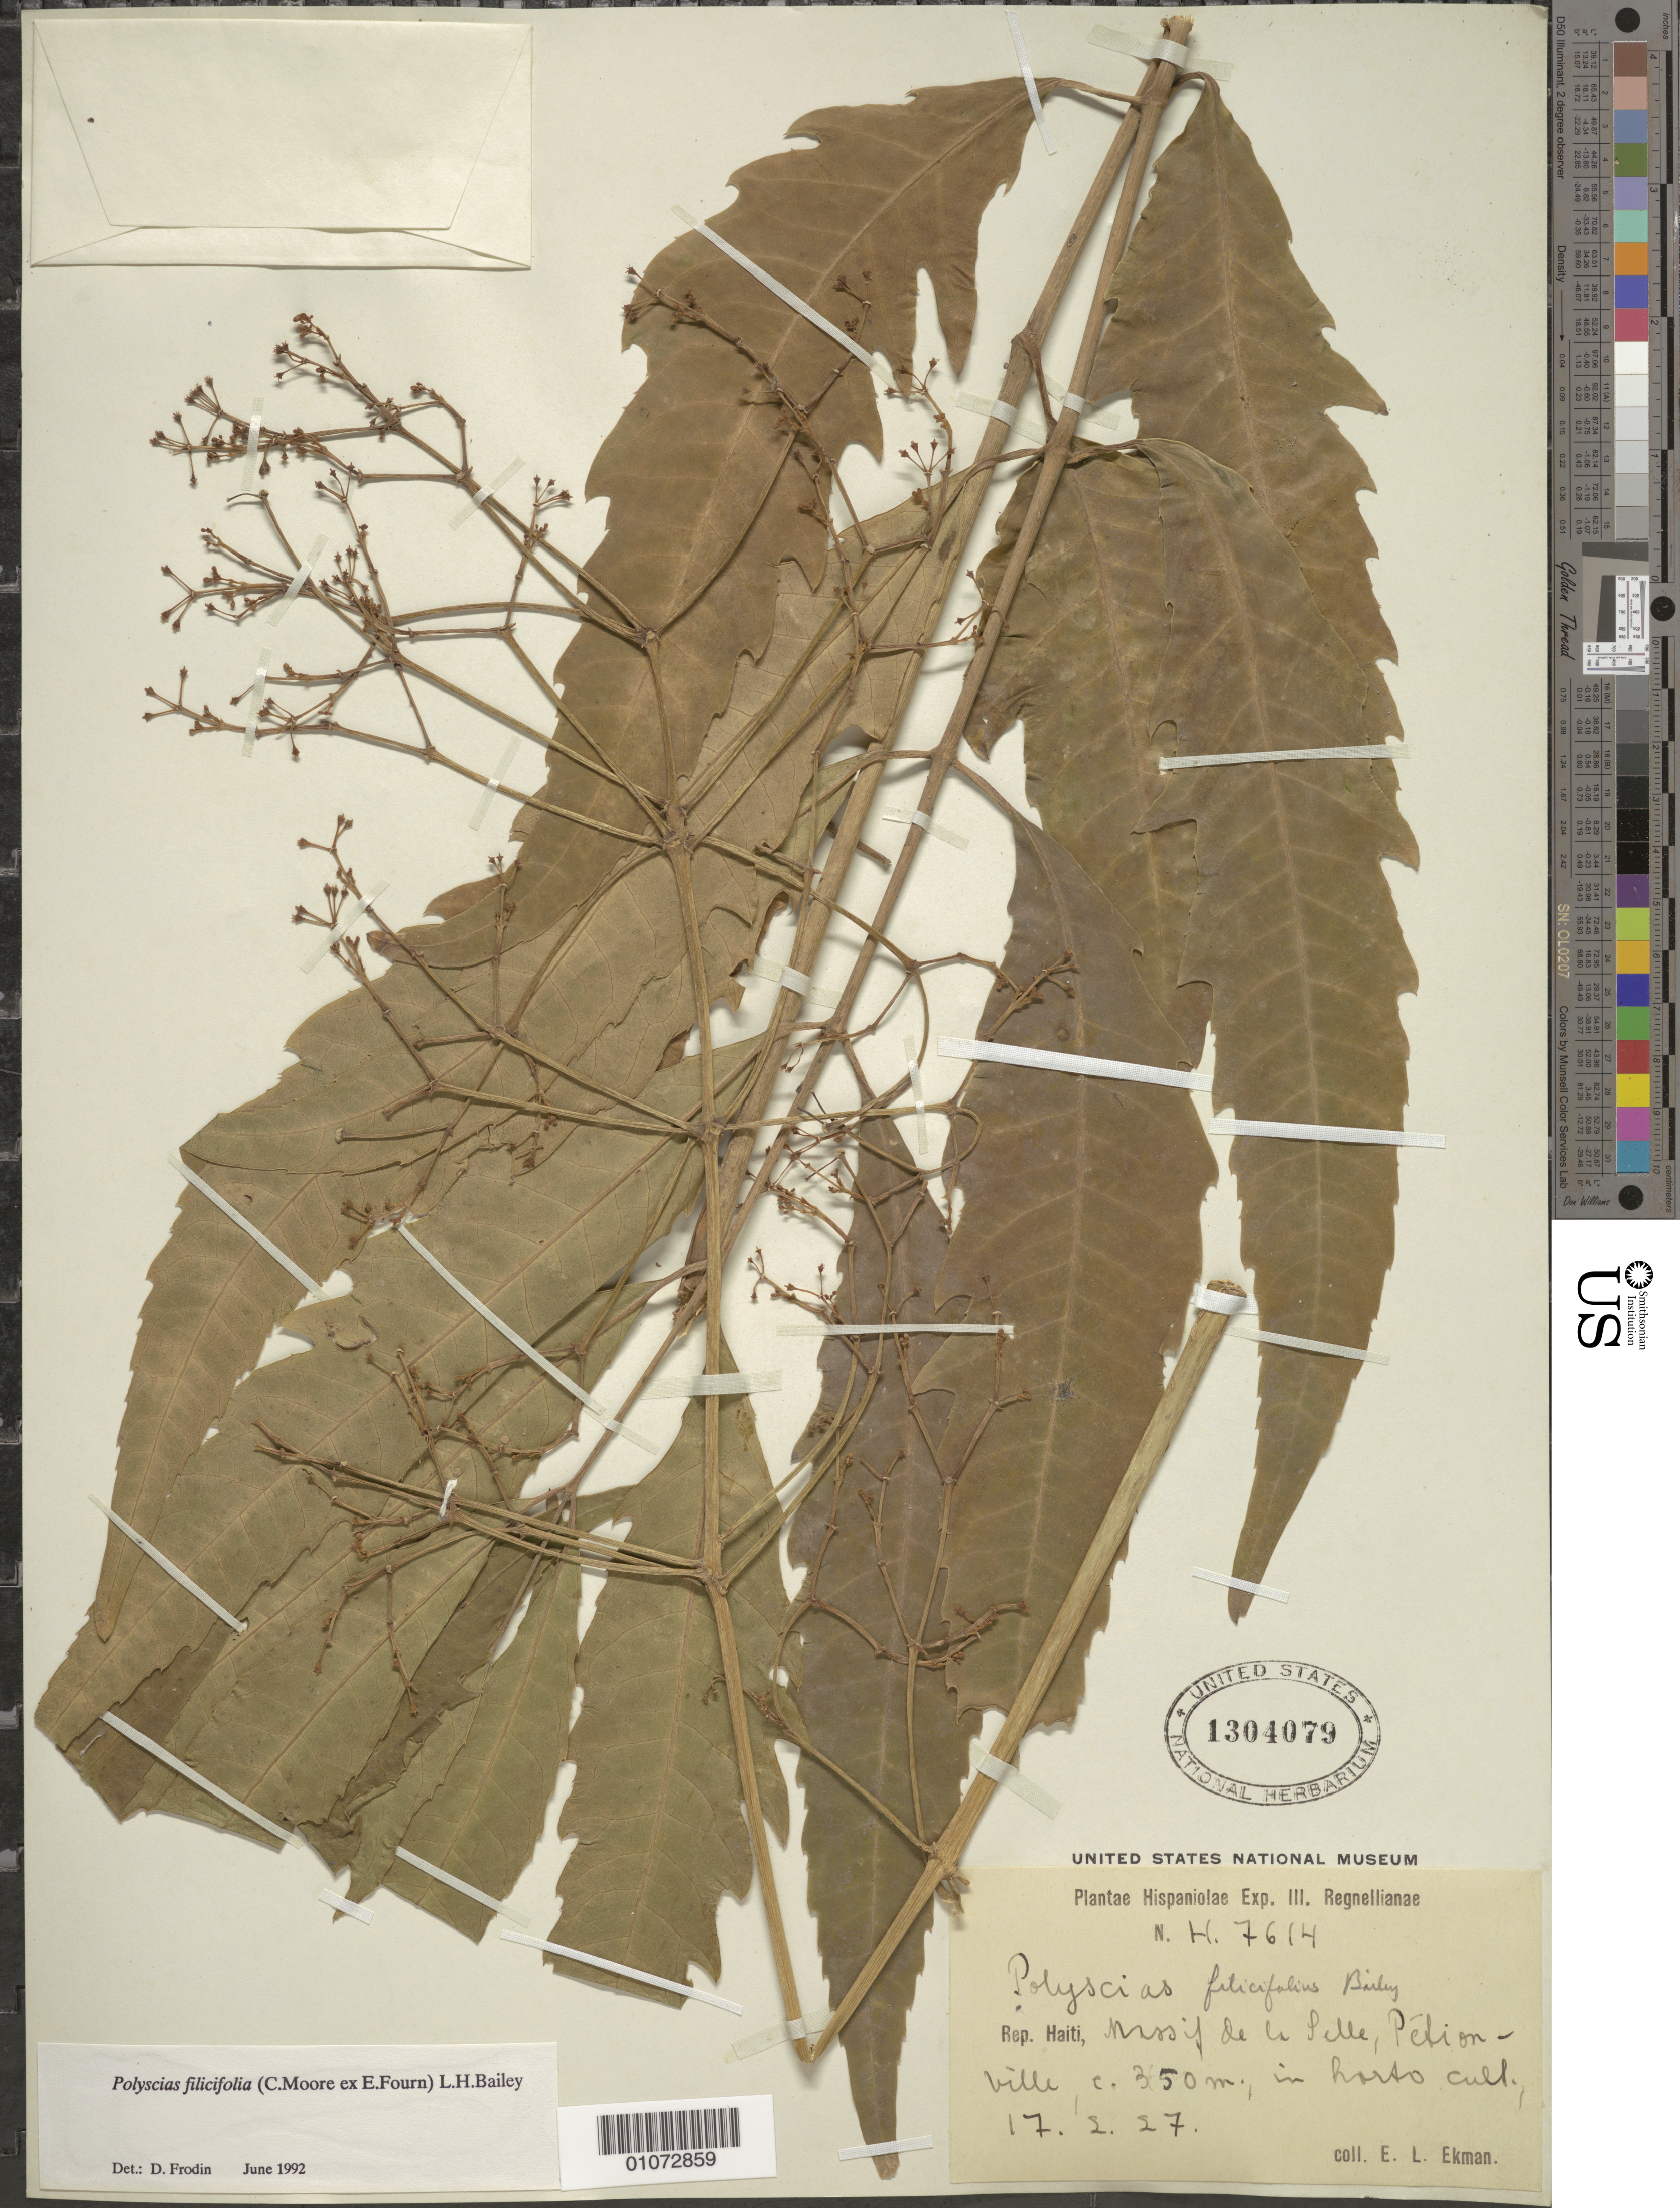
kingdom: Plantae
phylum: Tracheophyta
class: Magnoliopsida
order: Apiales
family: Araliaceae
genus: Polyscias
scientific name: Polyscias filicifolia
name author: (C. Moore ex E. Fourn.) L.H. Bailey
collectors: E. L. Ekman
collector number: H 7614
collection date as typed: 17 Feb 1927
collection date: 1927-02-17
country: Haiti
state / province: Óuest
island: Hispaniola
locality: Massif de la Pelle, Petionville. In horto cull=horticulture?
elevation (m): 350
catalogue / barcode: US 1304079